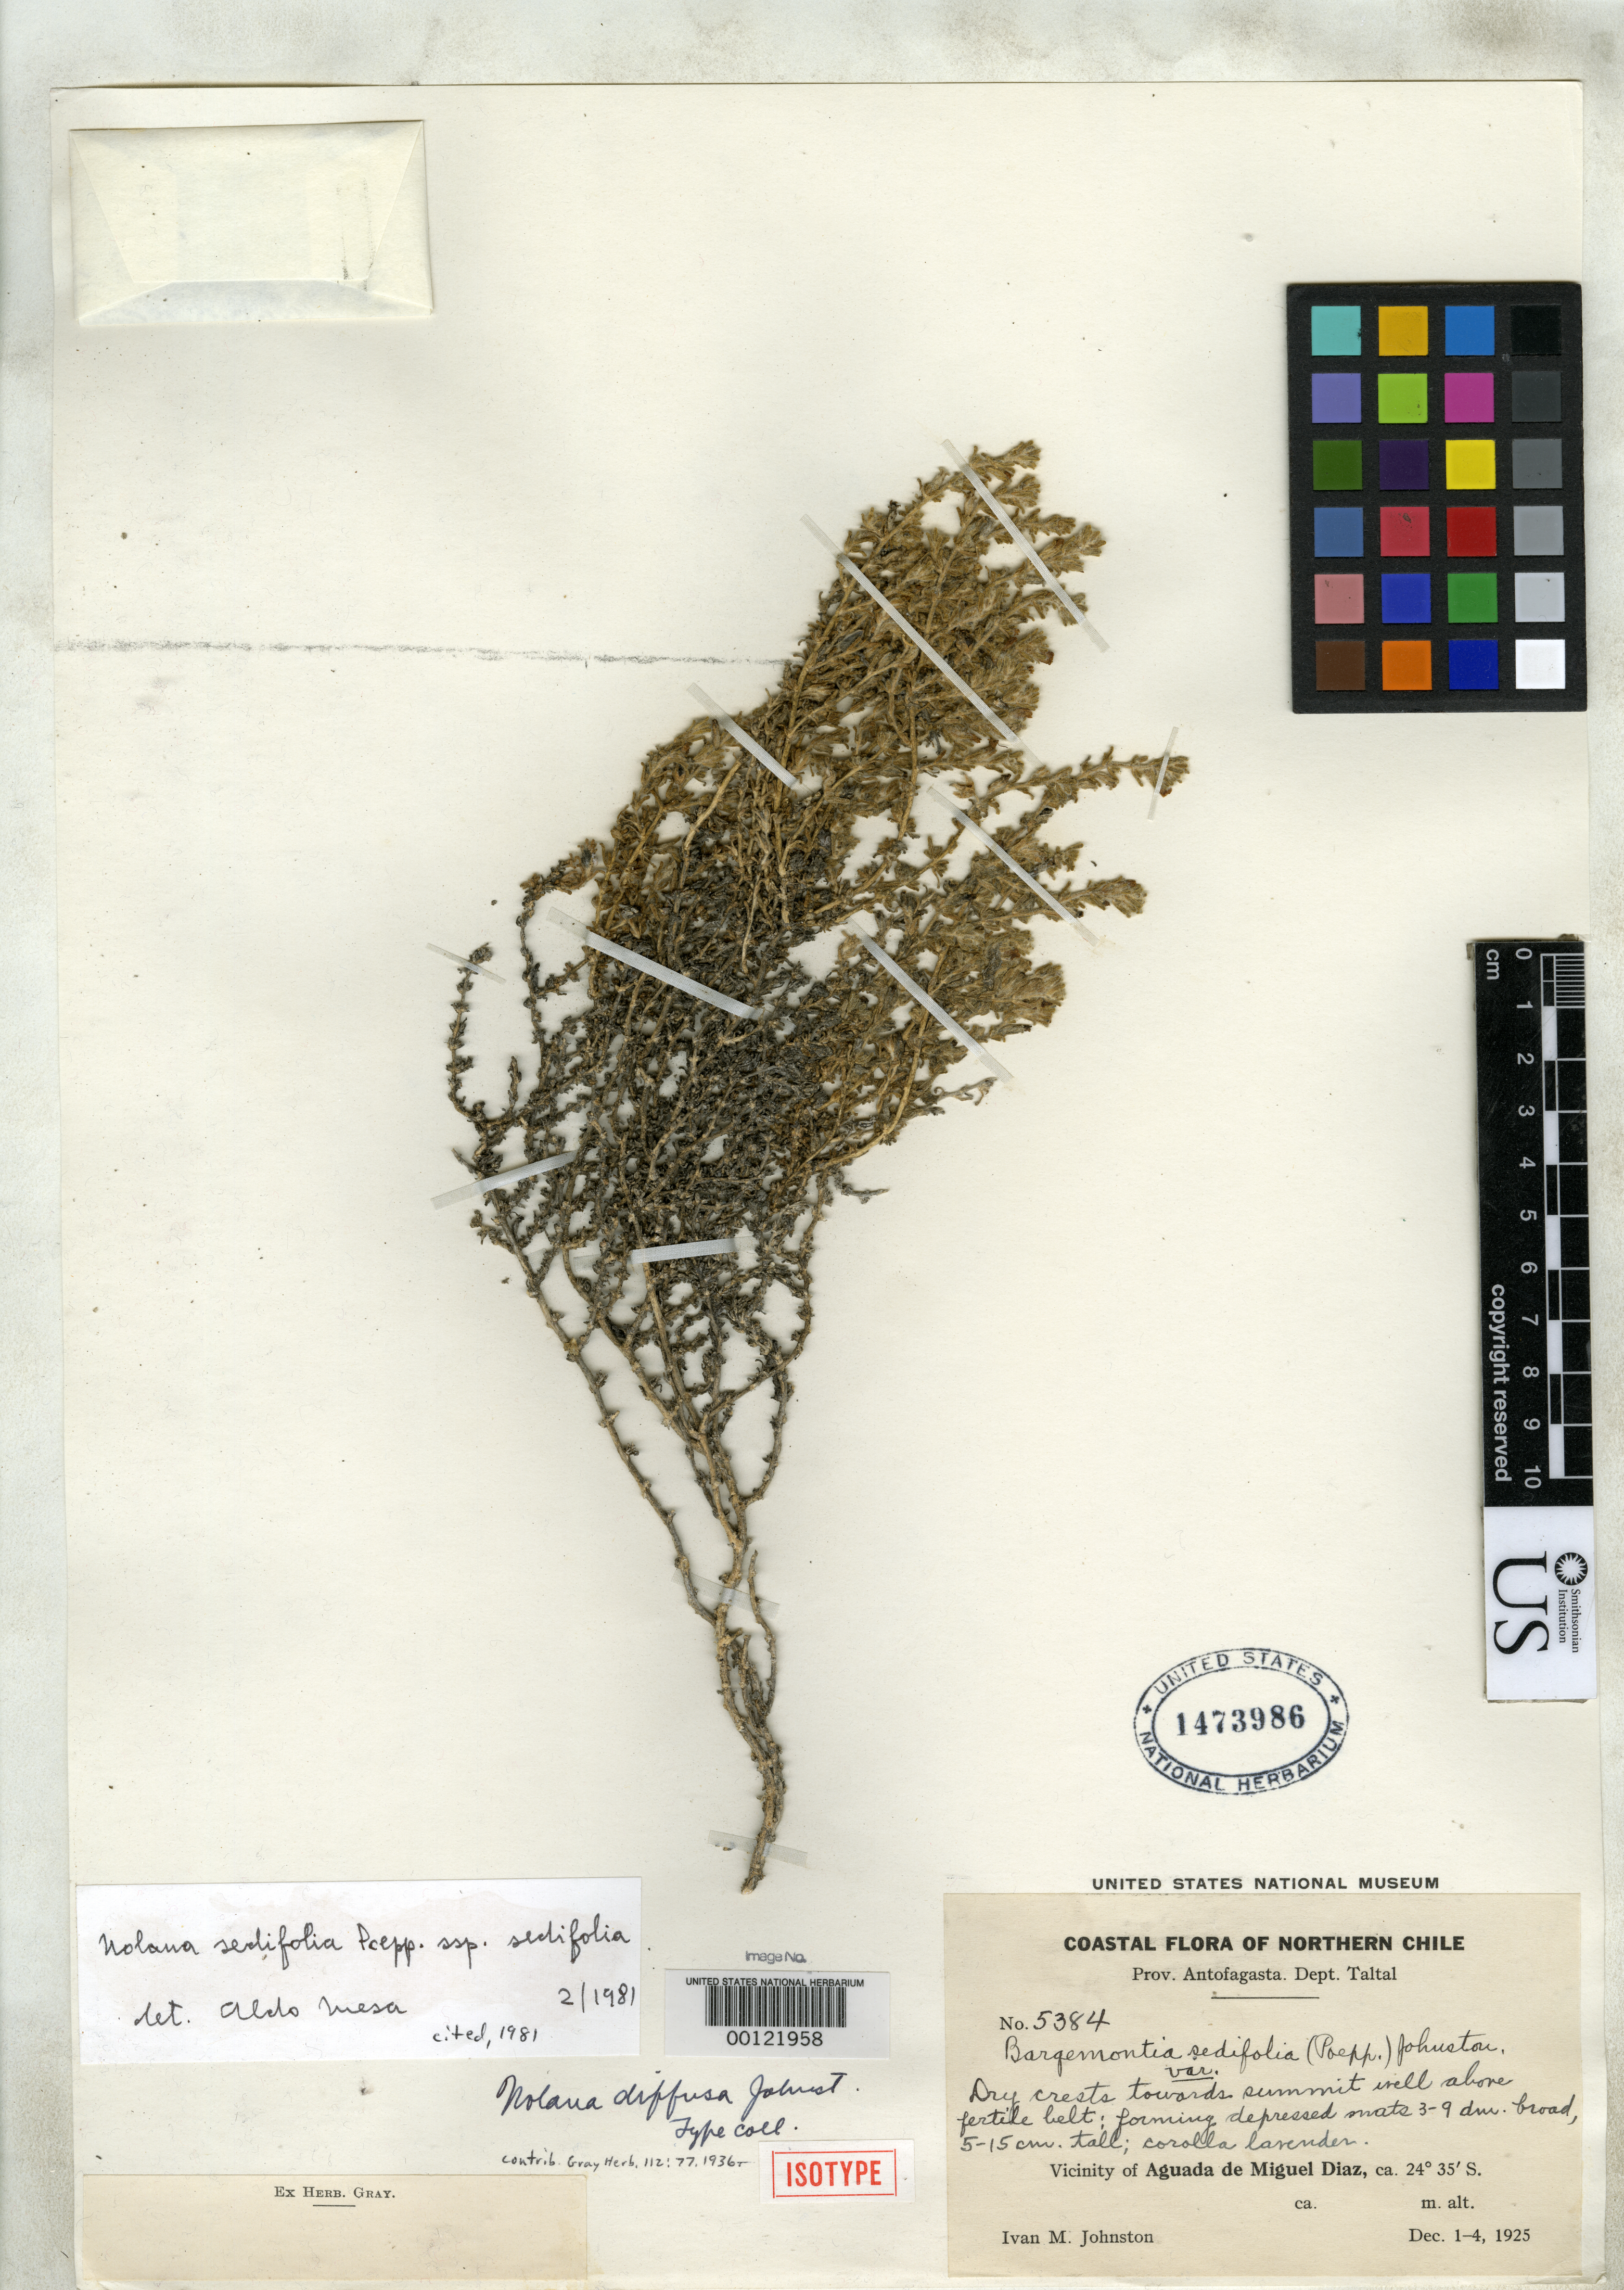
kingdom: Plantae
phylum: Tracheophyta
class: Magnoliopsida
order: Solanales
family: Solanaceae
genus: Nolana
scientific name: Nolana diffusa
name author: I.M. Johnst.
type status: Isotype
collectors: I.M. Johnston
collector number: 5384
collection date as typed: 01 Dec 1925 to 04 Dec 1925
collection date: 1925-12-01/1925-12-04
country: Chile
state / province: Antofagasta (II)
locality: Aguada de Miguel Diaz.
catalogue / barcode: US 1473986